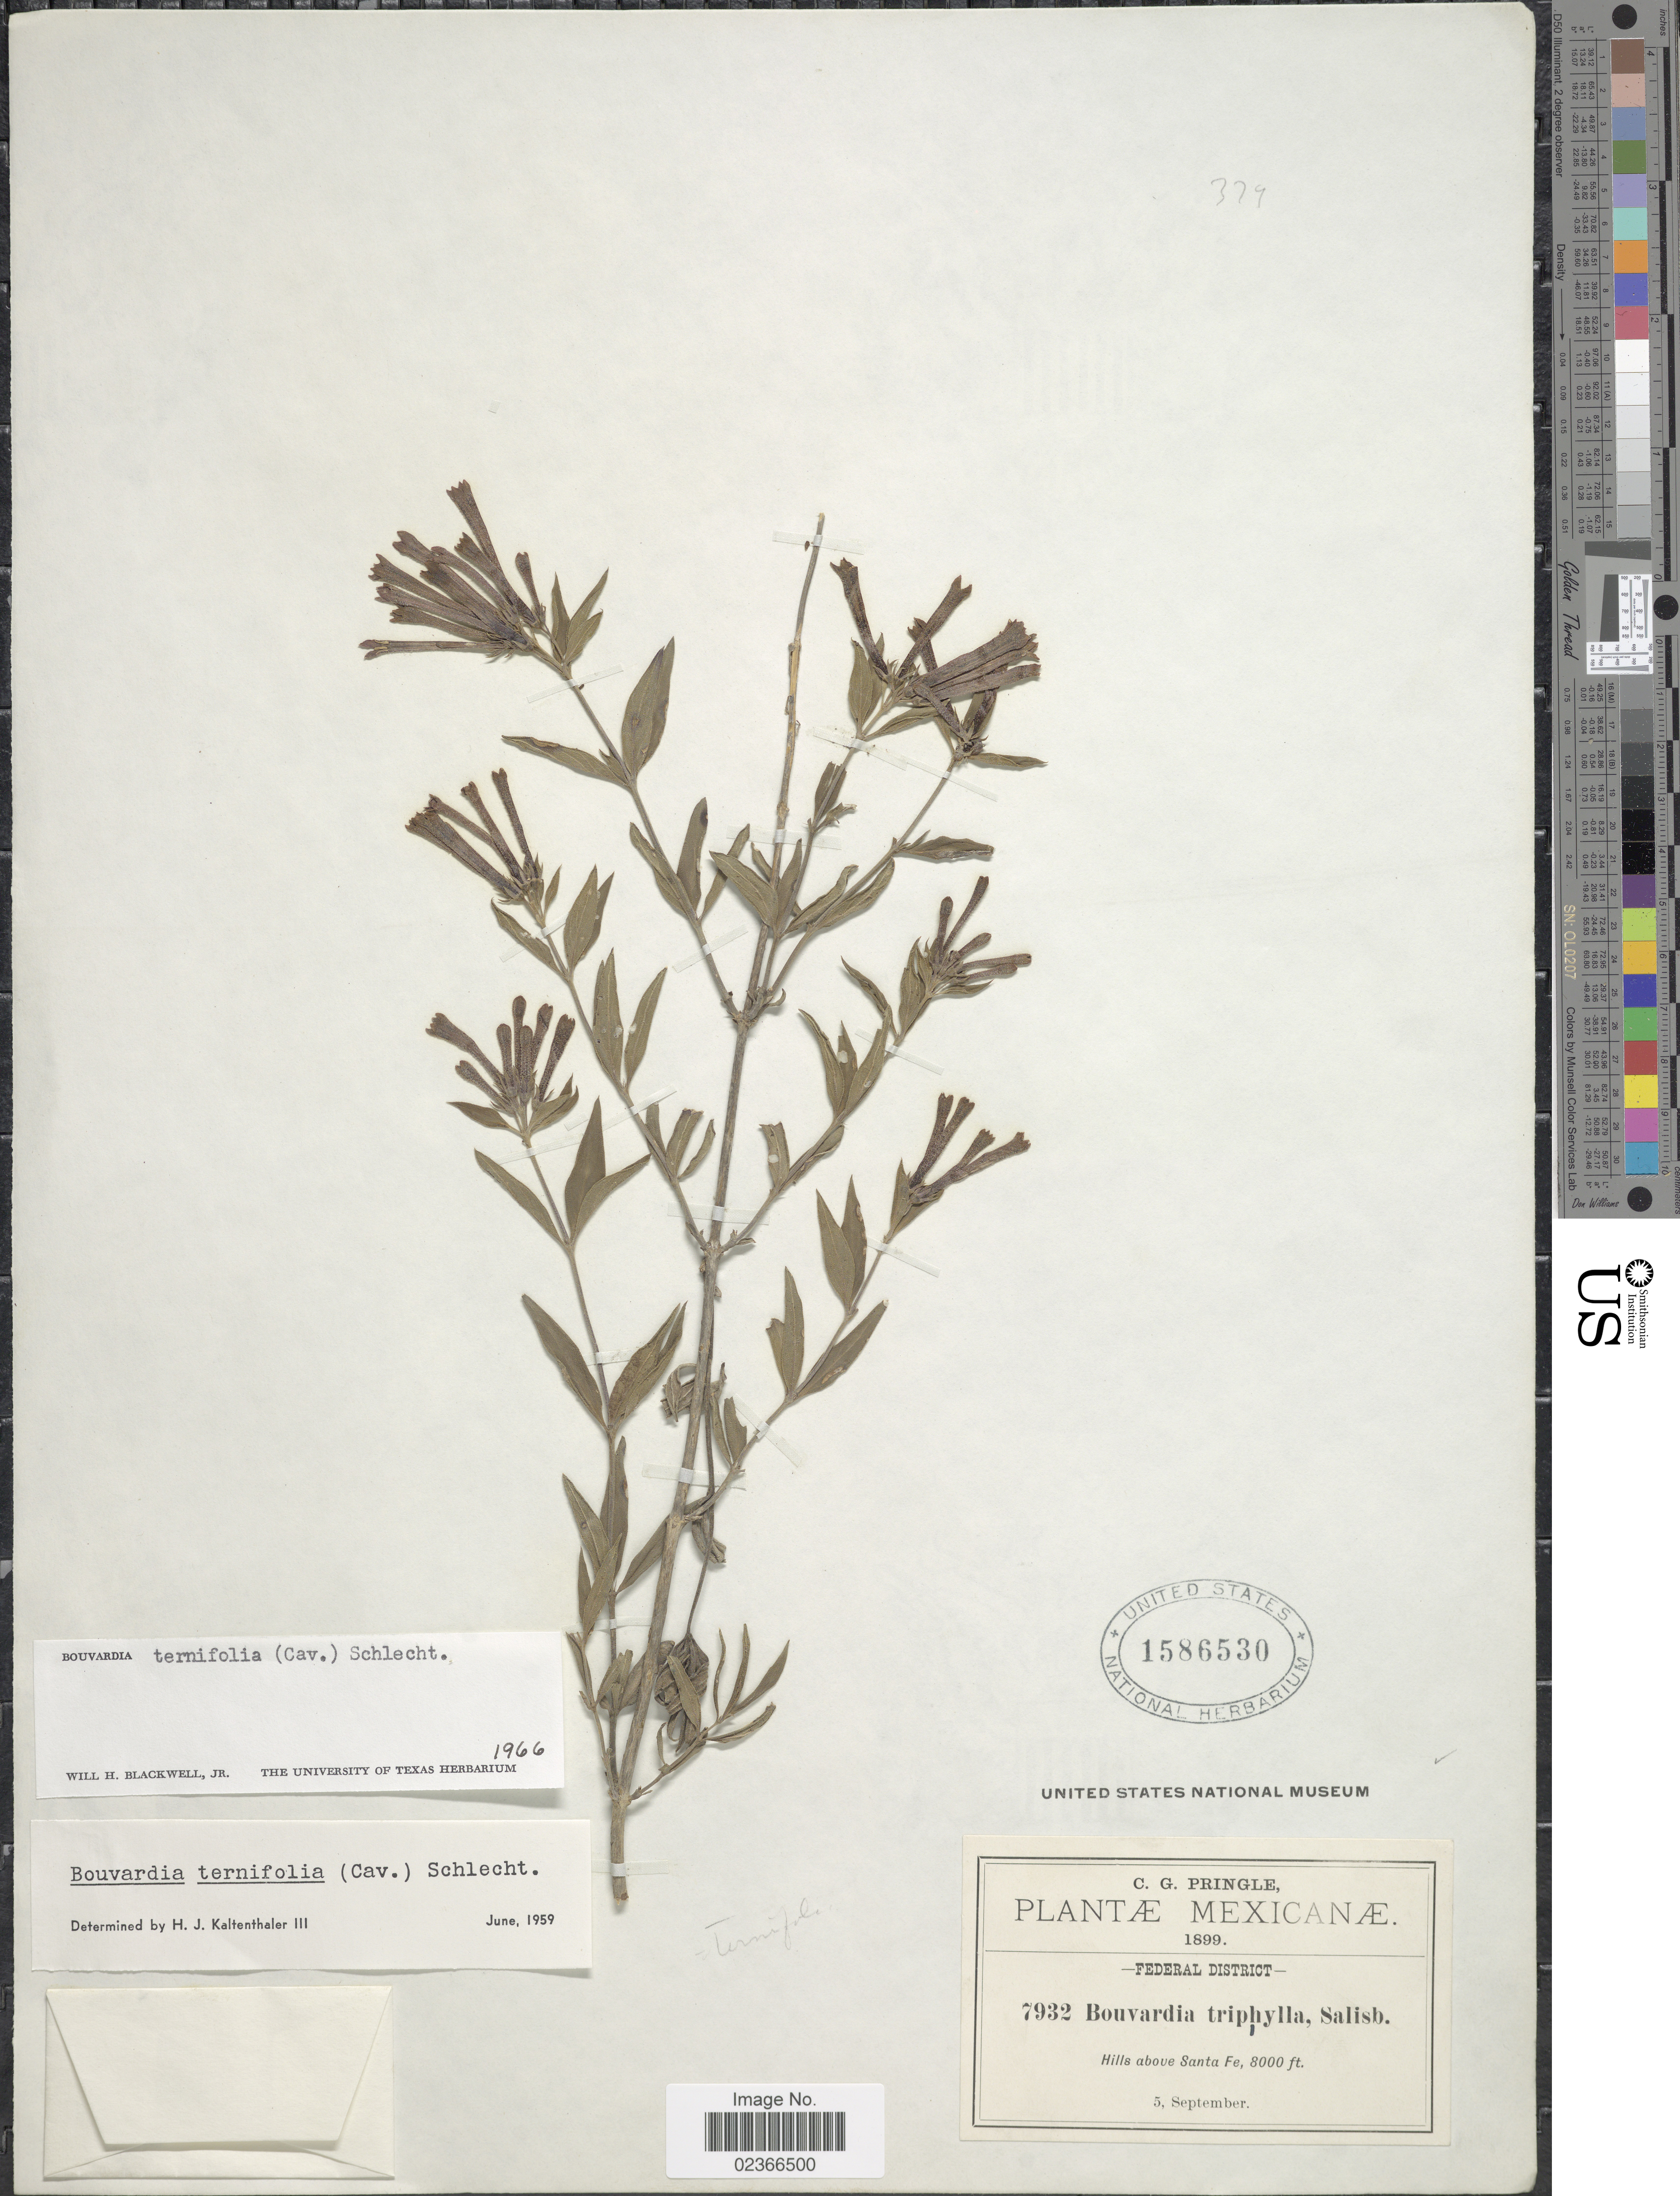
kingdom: Plantae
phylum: Tracheophyta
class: Magnoliopsida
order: Gentianales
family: Rubiaceae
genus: Bouvardia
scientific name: Bouvardia ternifolia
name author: (Cav.) Schltdl.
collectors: C. G. Pringle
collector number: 7932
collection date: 1899-09-05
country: Mexico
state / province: Distrito Federal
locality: Federal District, Hills above Santa Fe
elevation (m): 2438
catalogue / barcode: US 1586530